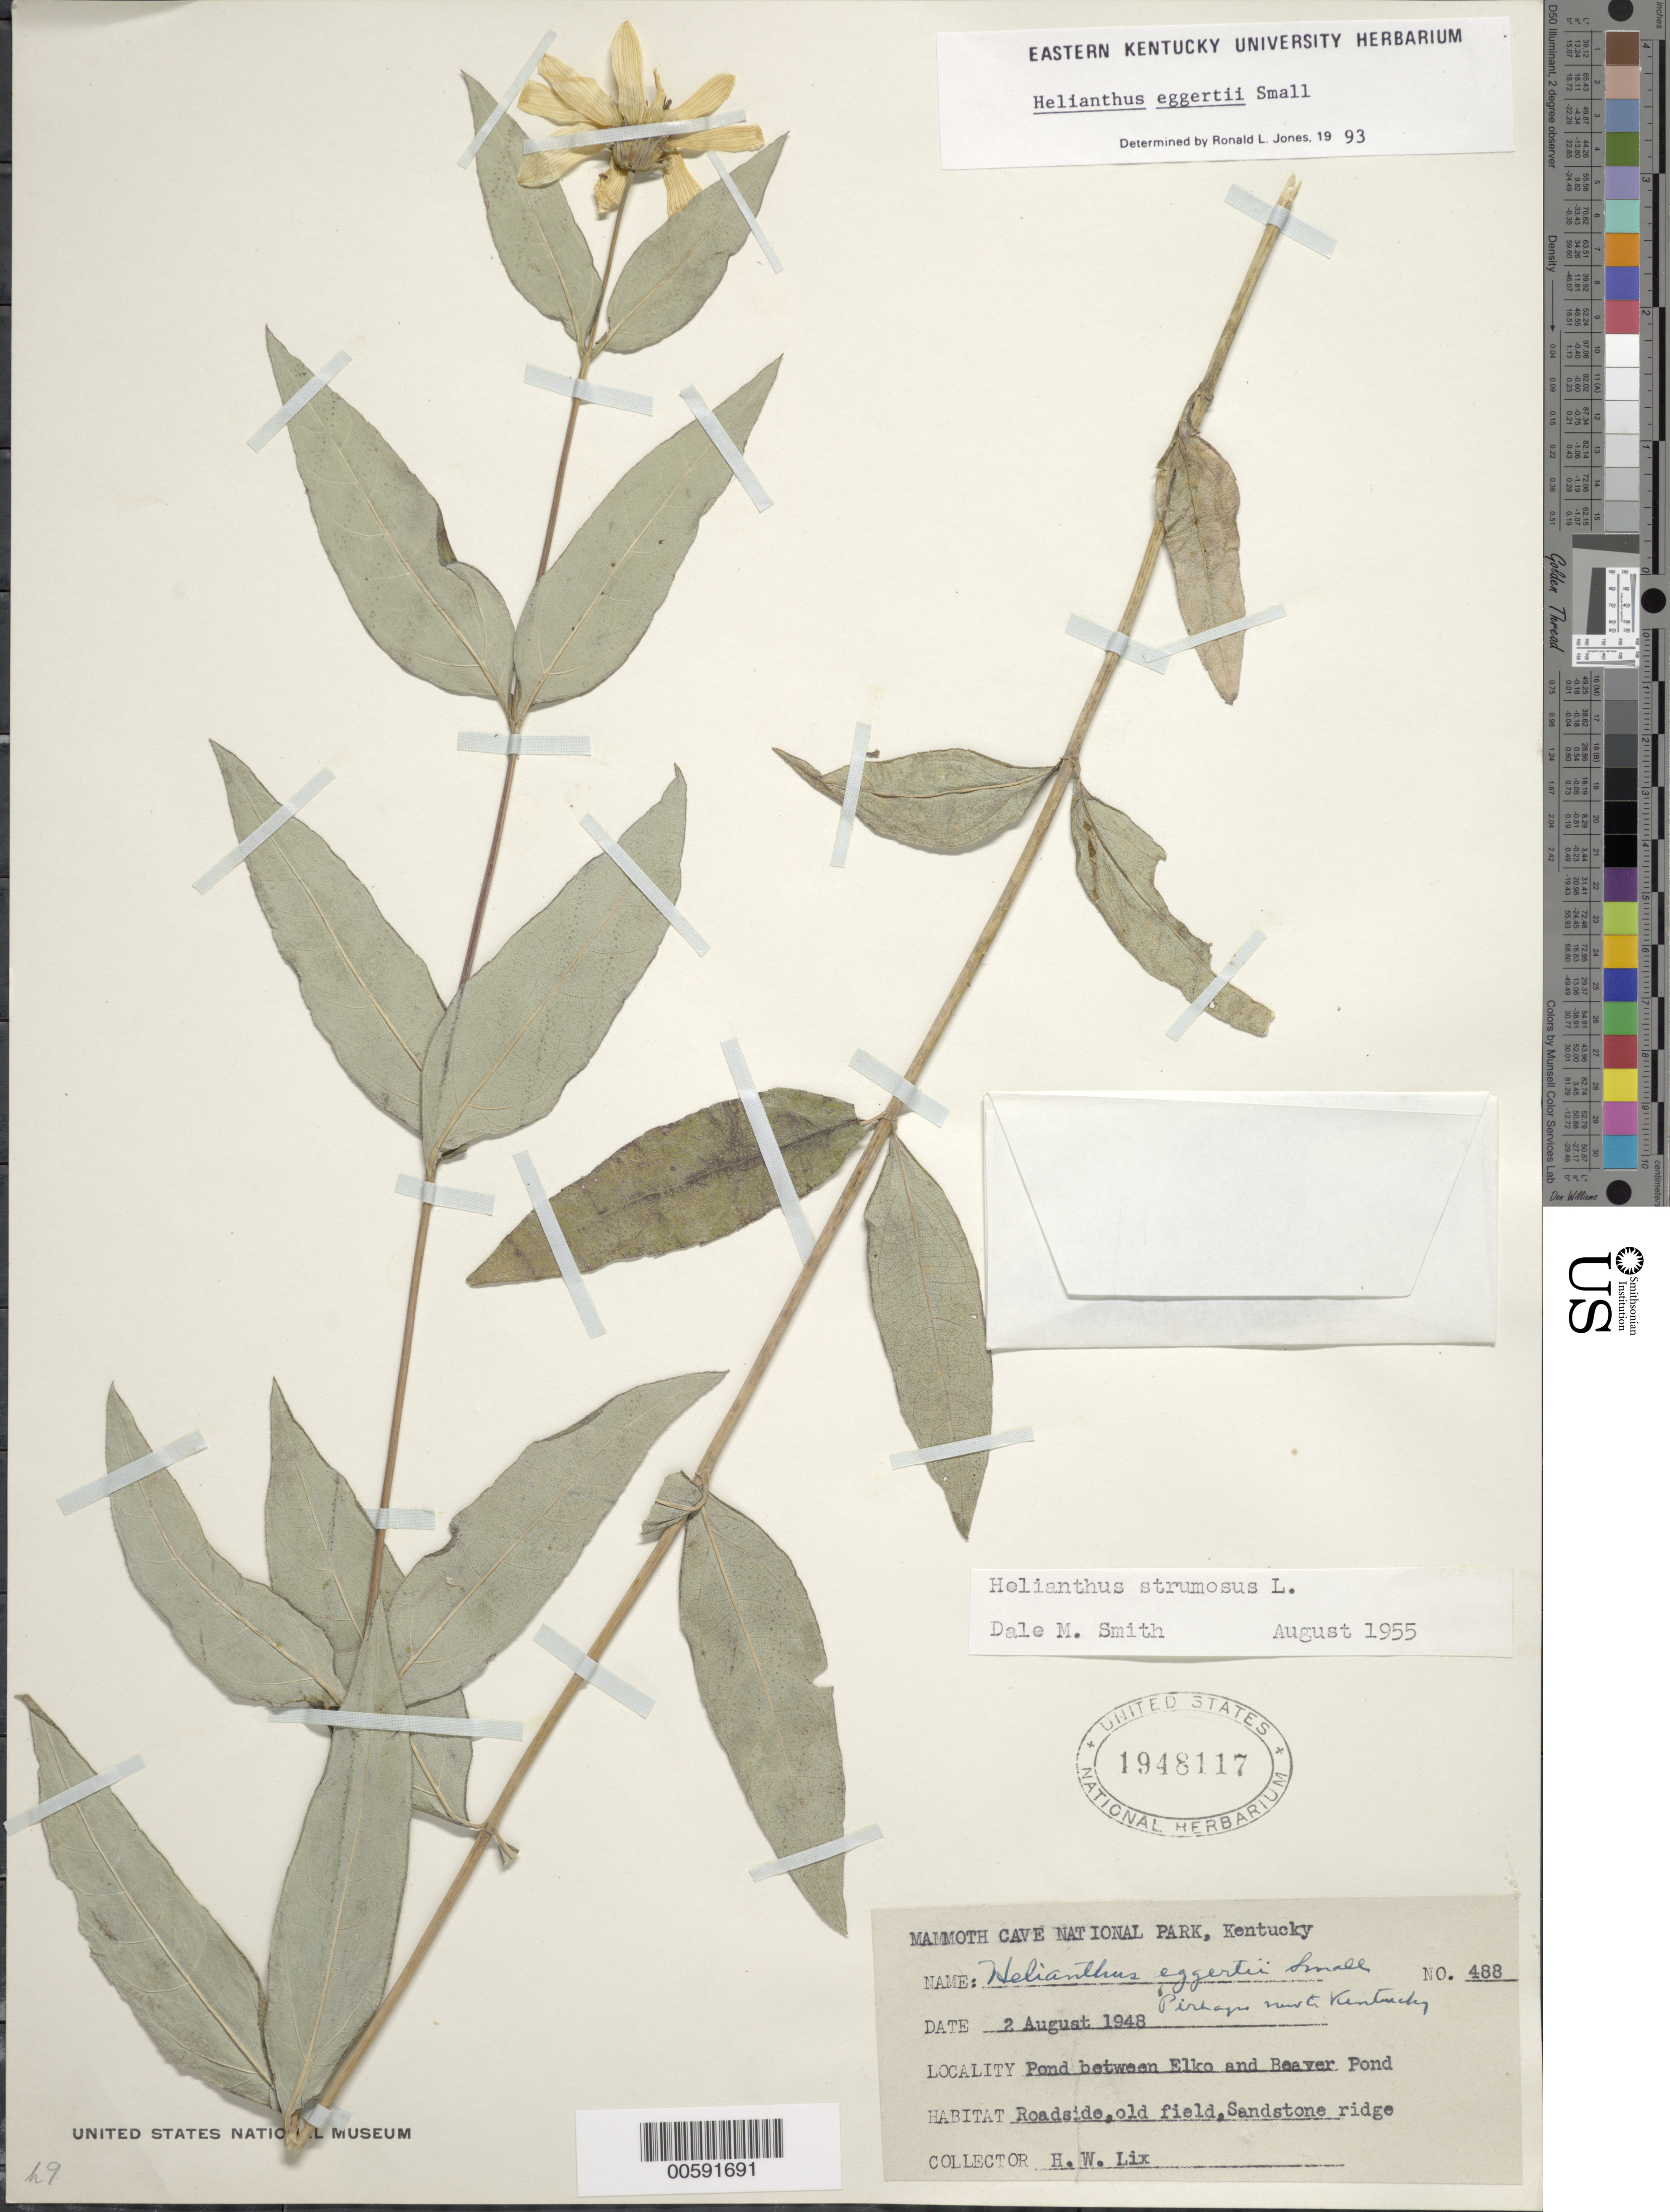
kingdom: Plantae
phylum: Tracheophyta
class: Magnoliopsida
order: Asterales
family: Asteraceae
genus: Helianthus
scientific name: Helianthus eggertii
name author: Small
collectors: H. W. Lix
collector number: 488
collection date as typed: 02 Aug 1948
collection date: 1948-08-02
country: United States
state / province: Kentucky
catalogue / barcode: US 1948117